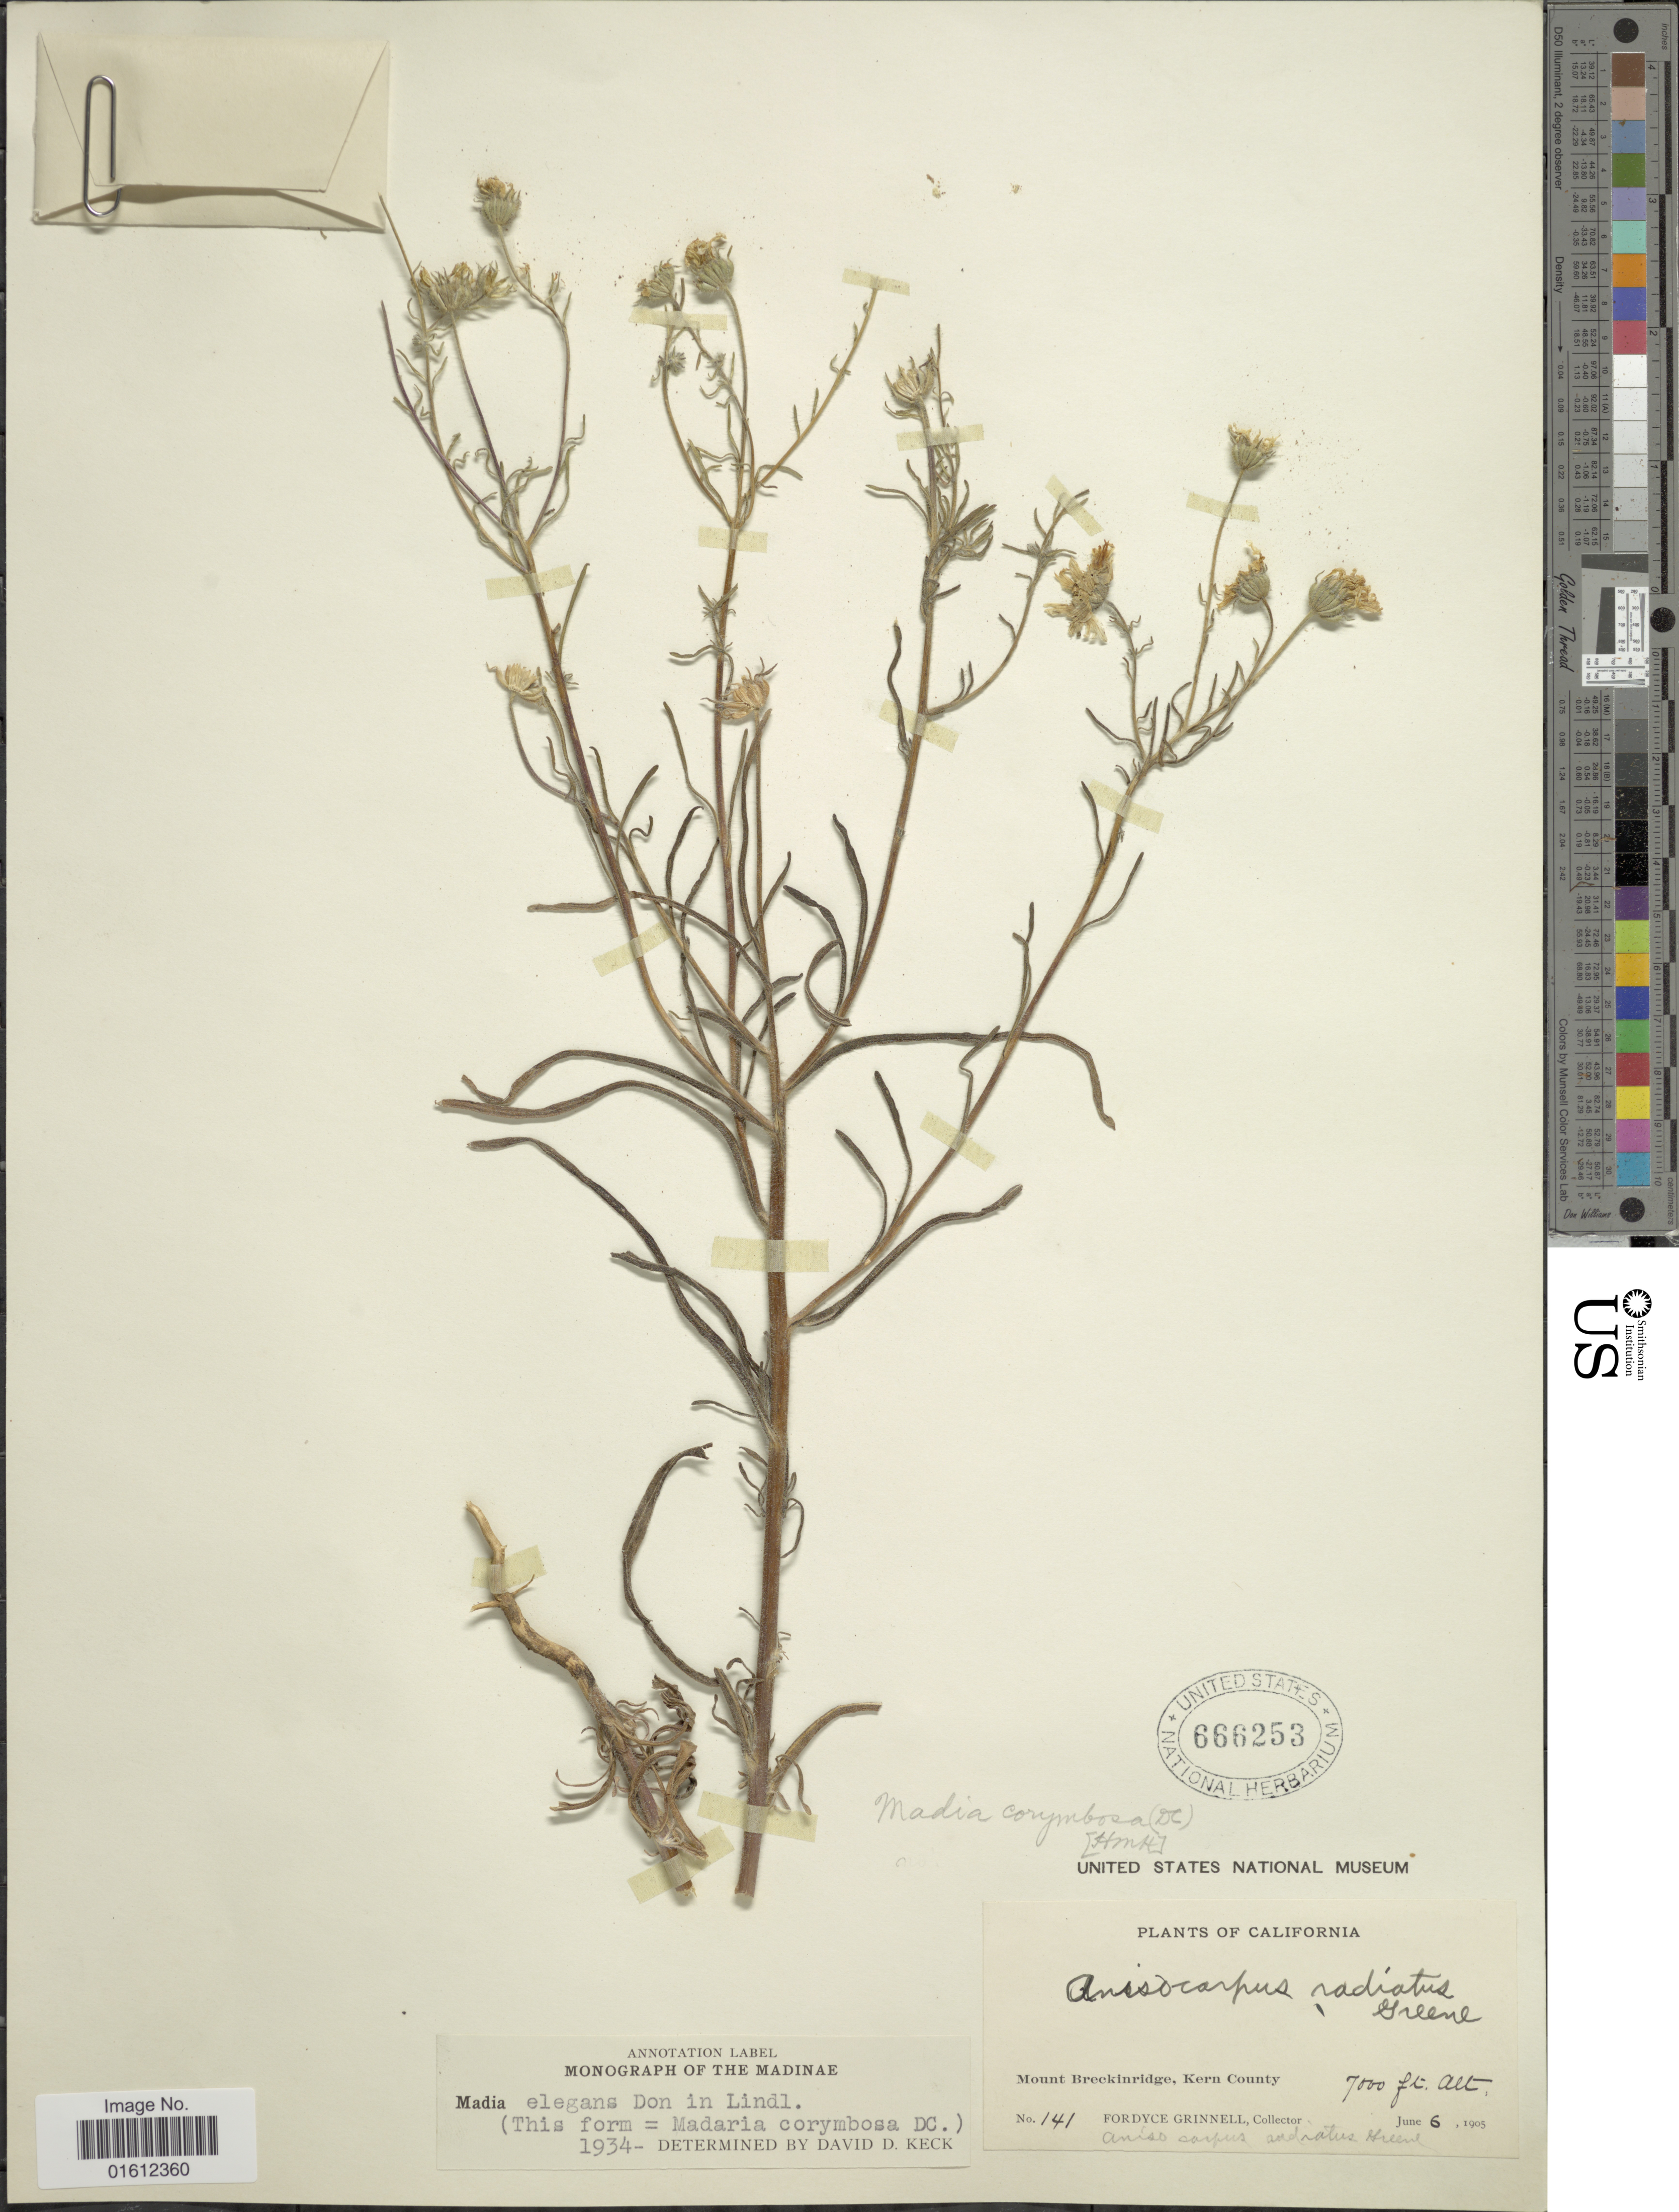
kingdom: Plantae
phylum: Tracheophyta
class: Magnoliopsida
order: Asterales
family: Asteraceae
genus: Madia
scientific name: Madia elegans subsp. elegans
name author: D. Don ex Lindl.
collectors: F. Grinnell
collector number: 141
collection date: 1905-06-06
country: United States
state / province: California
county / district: Kern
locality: Mount Breckinridge, Kern County.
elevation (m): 2134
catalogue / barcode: US 666253